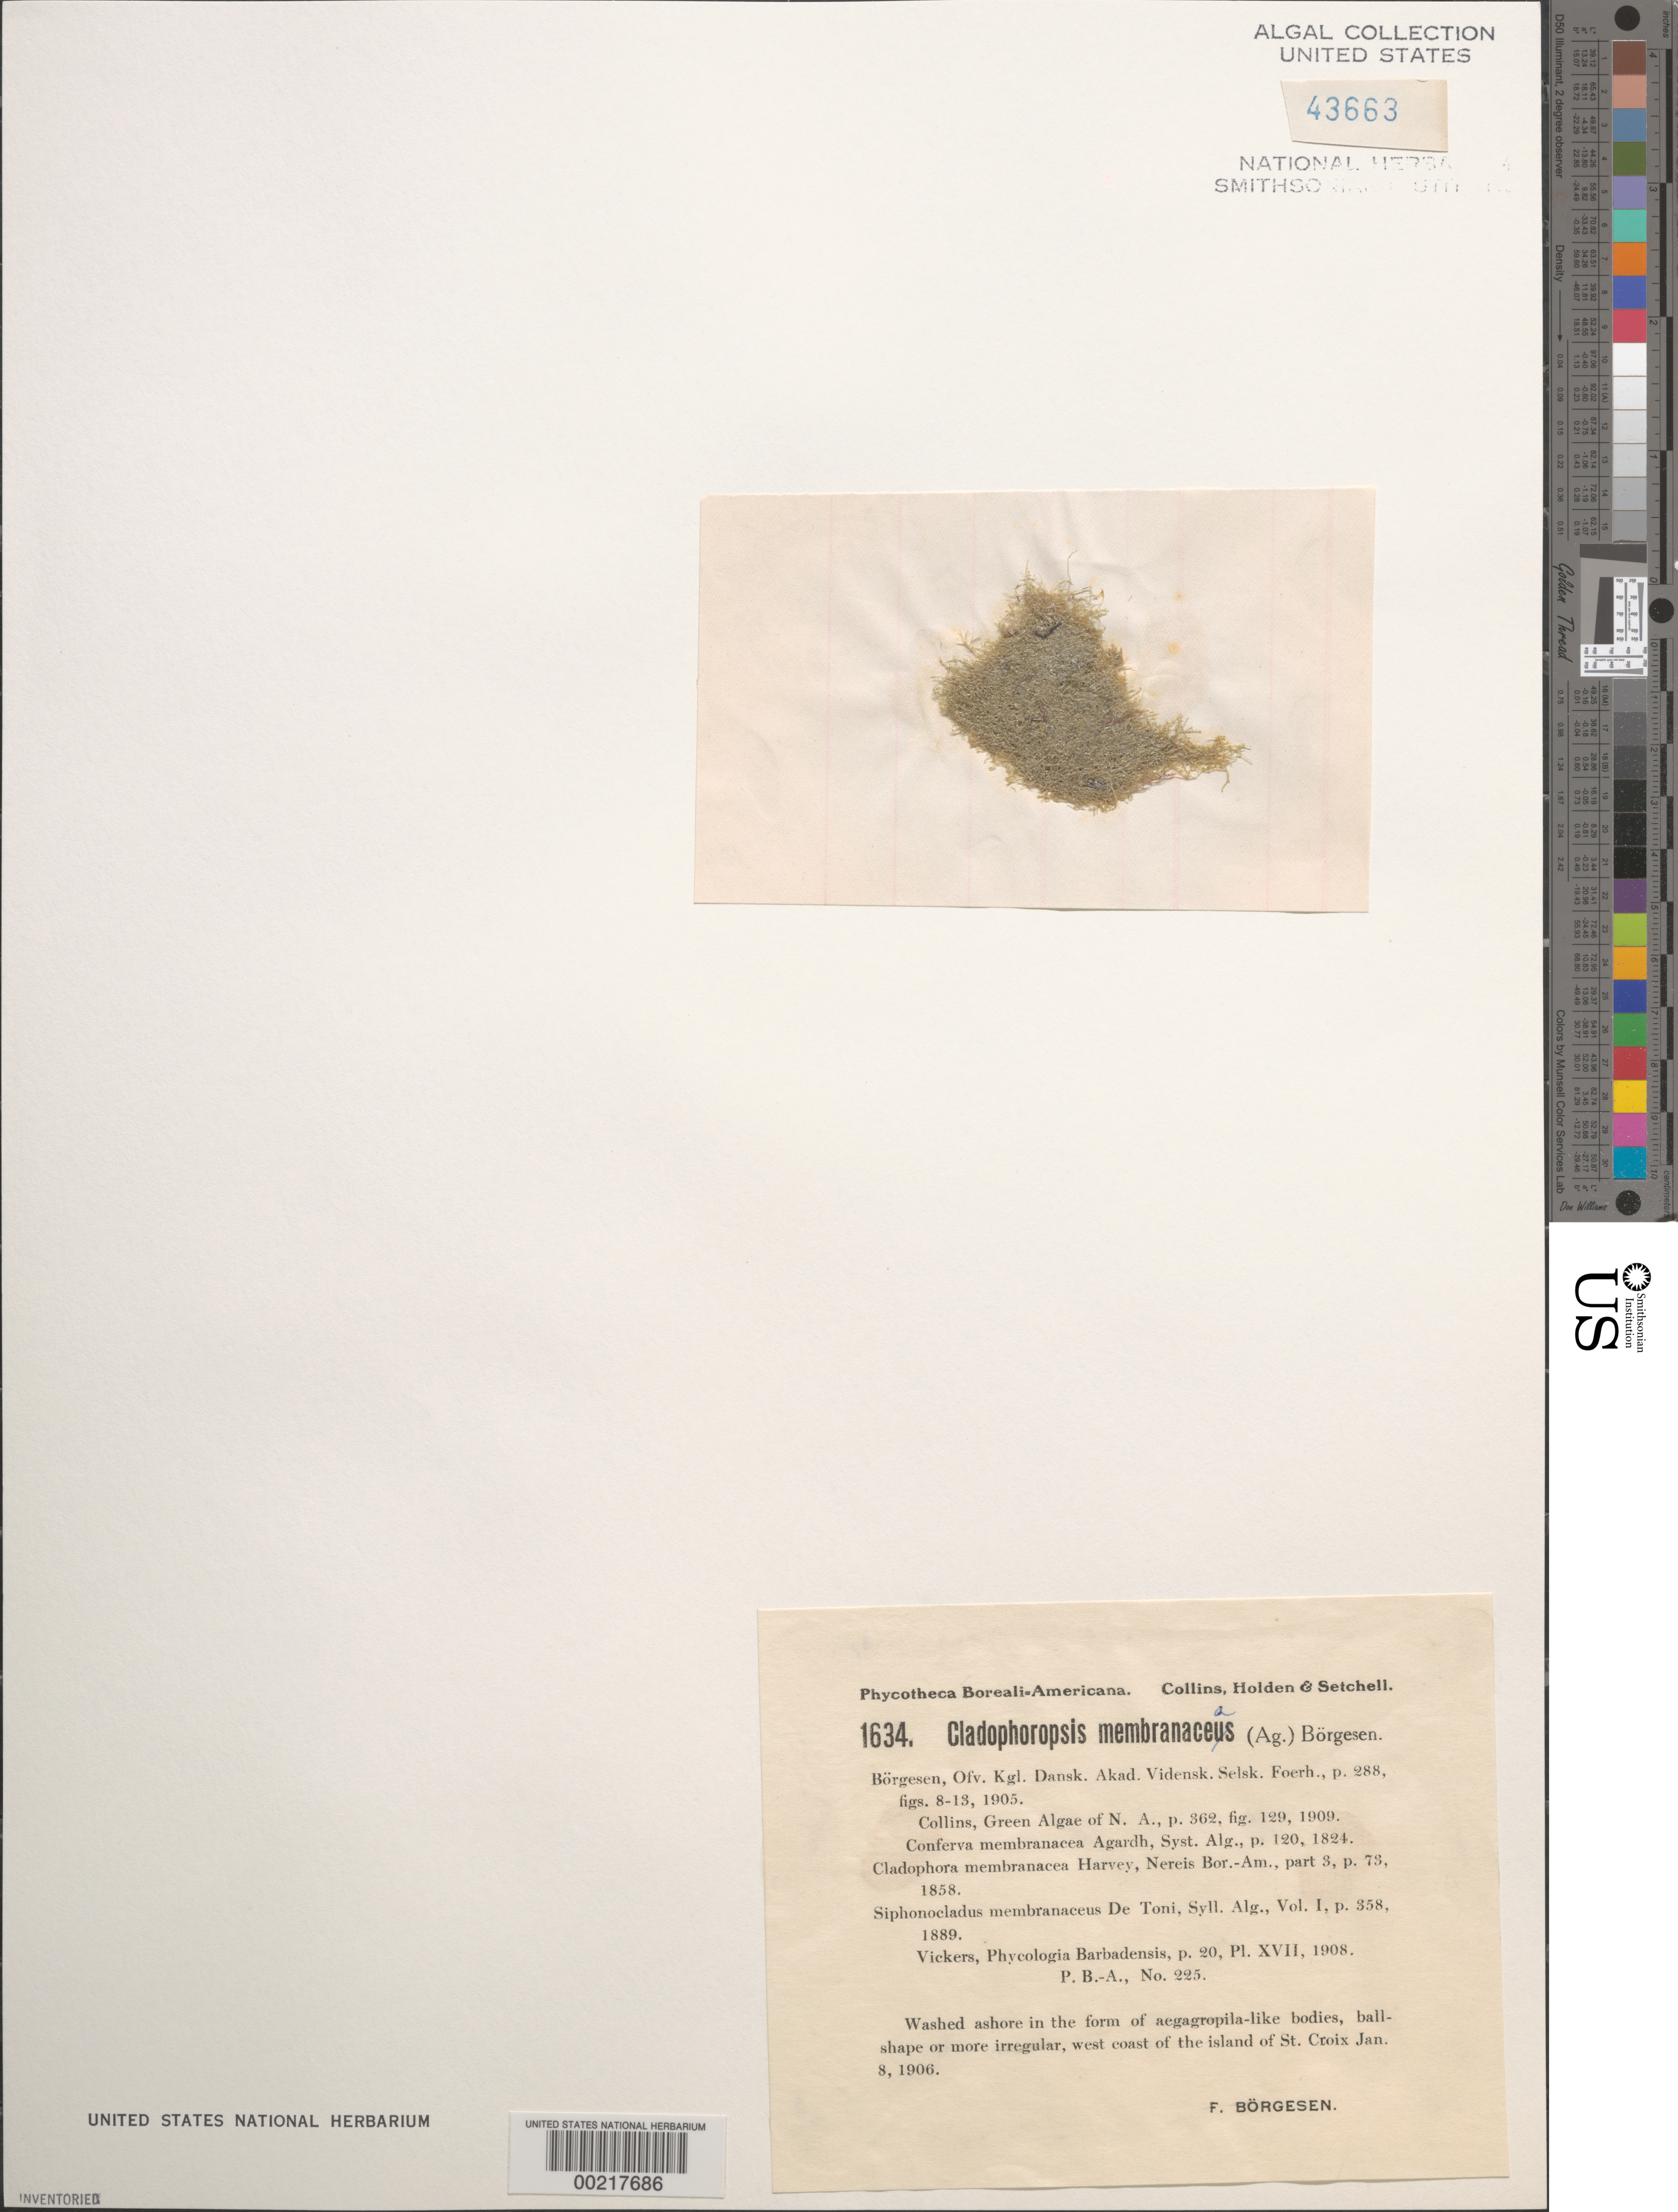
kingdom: Plantae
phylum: Chlorophyta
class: Ulvophyceae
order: Siphonocladales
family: Boodleaceae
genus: Cladophoropsis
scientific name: Cladophoropsis membranacea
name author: (Hofman-Bang) Børgesen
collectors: F. Børgesen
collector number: PB-A 1634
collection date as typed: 08 Jan 1906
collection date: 1906-01-08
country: U.S. Virgin Islands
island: St. Croix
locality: West coast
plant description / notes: Collins, Holden & Setchell, Phycotheca Boreali-Americana, as Cladophoropsis membranaceus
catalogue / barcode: US 43663